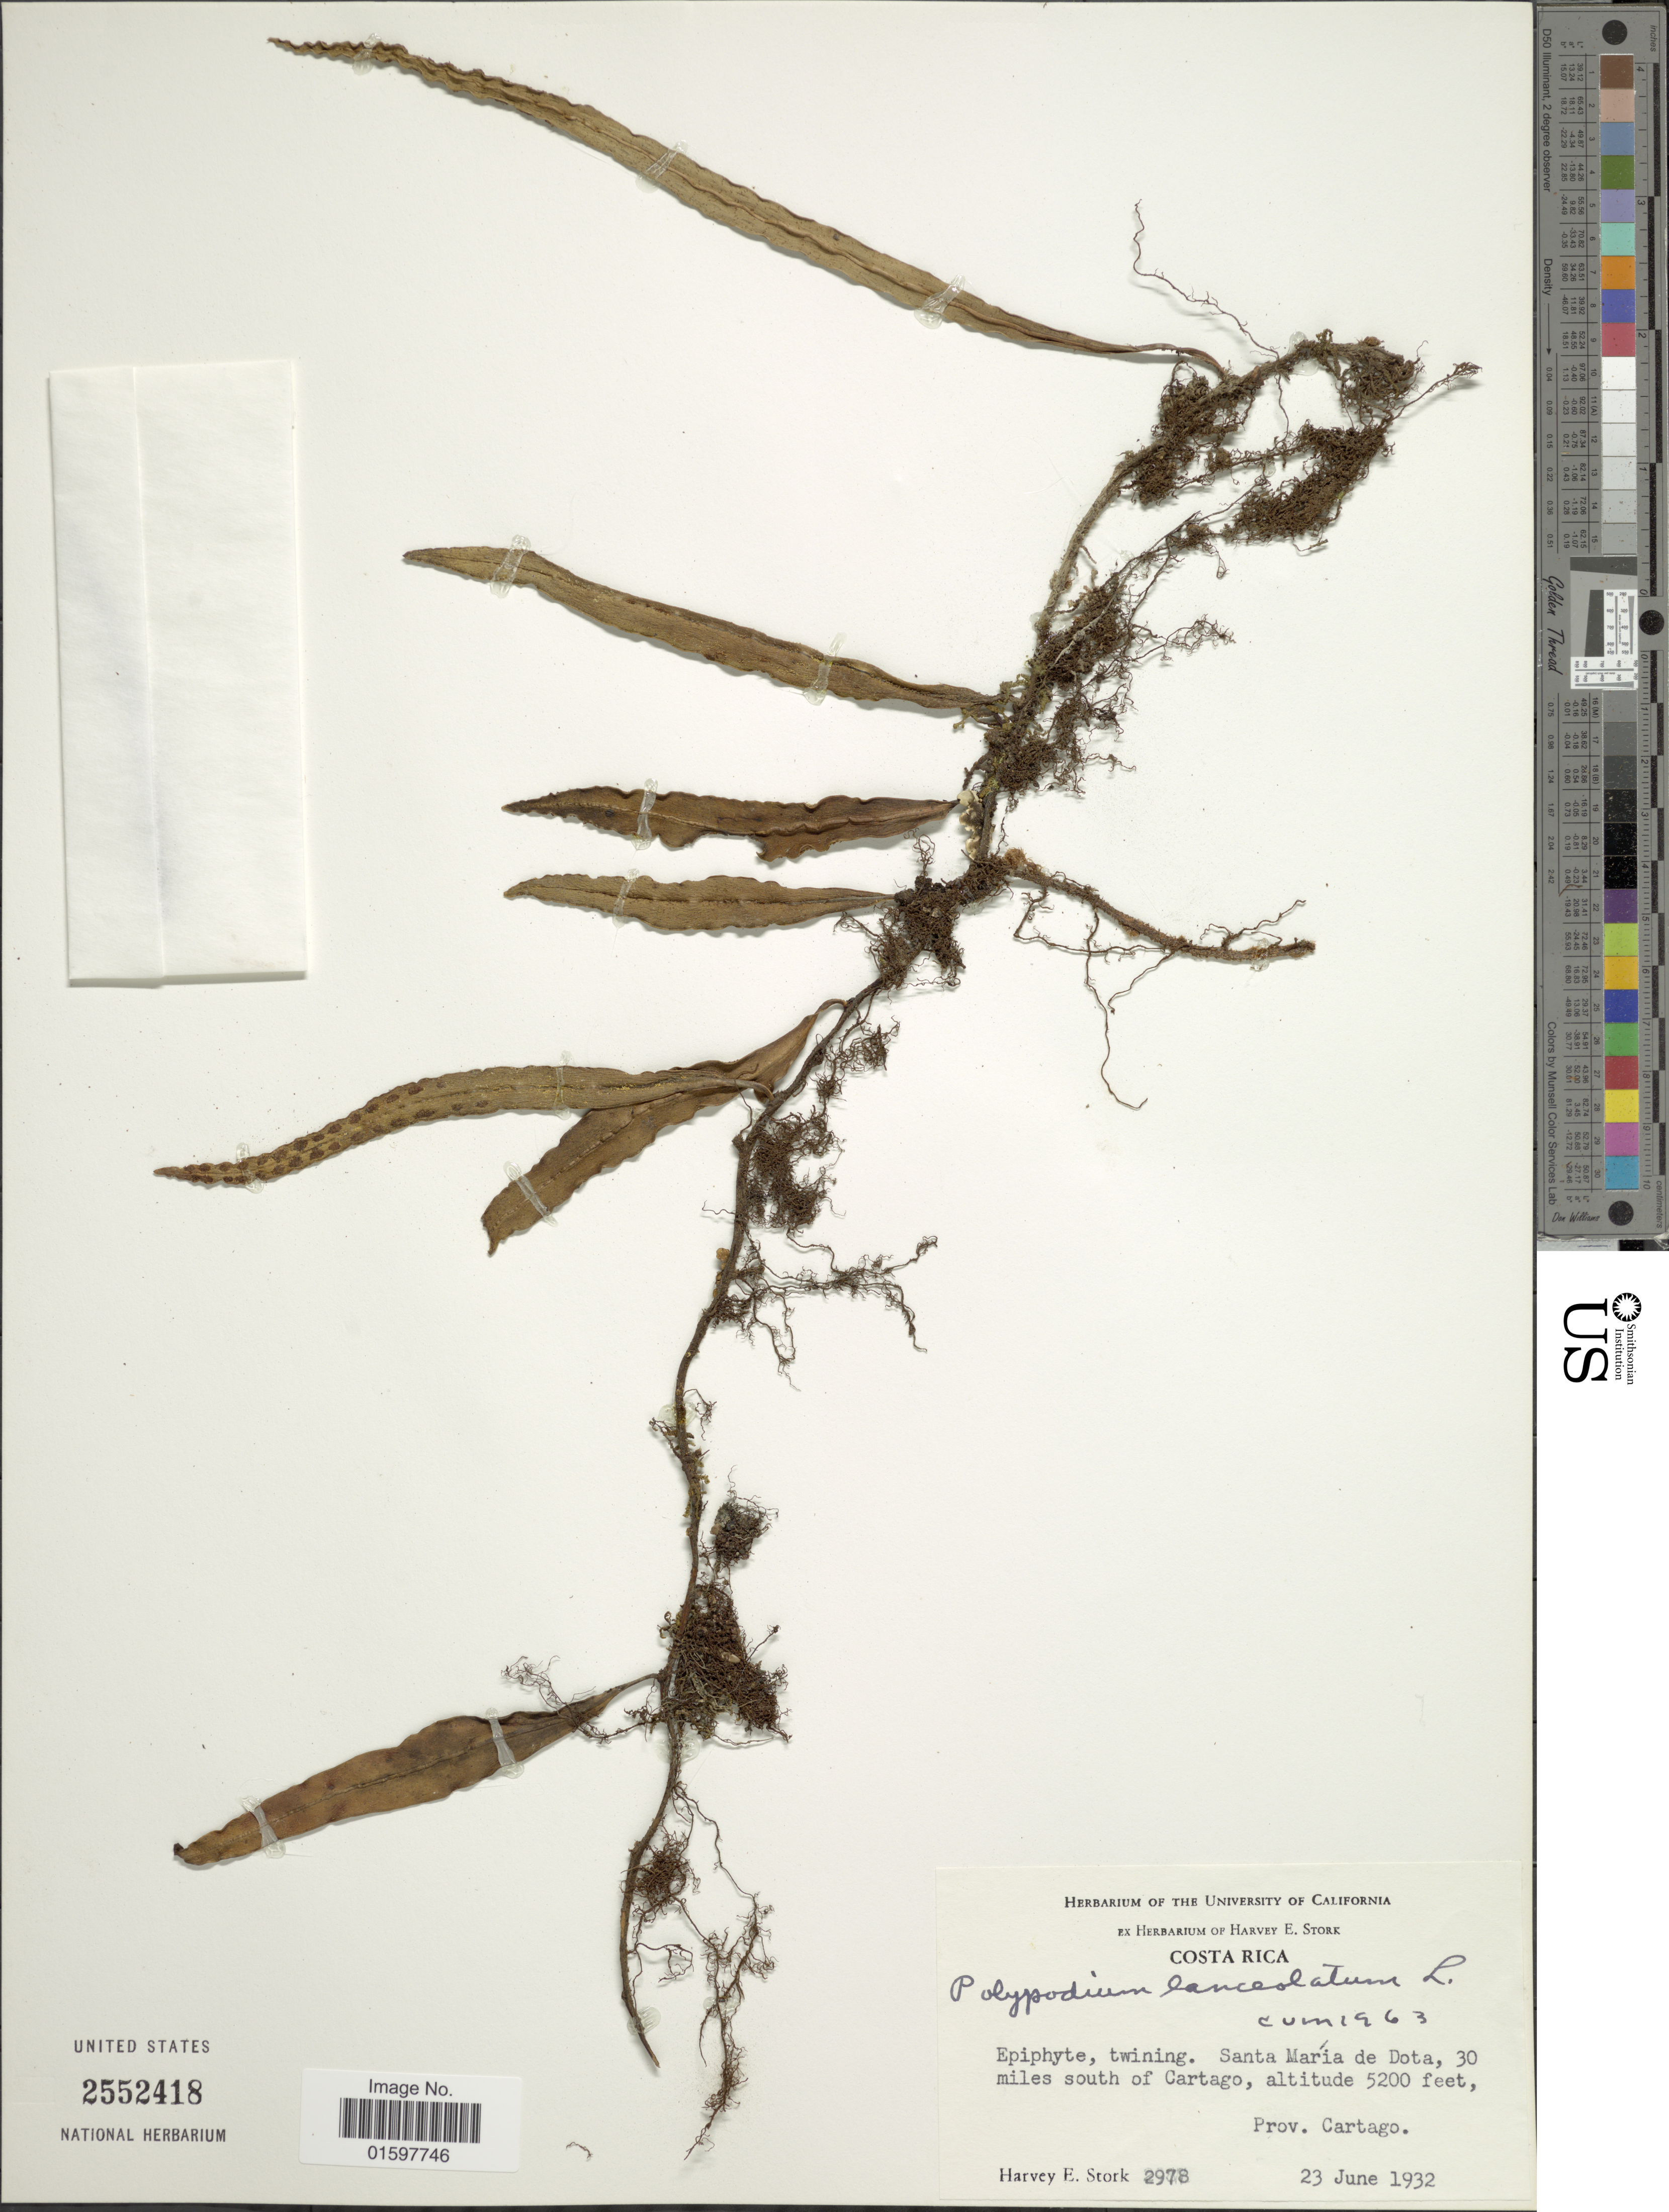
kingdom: Plantae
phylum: Tracheophyta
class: Polypodiopsida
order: Polypodiales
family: Polypodiaceae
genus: Pleopeltis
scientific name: Pleopeltis macrocarpa var. complanata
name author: (Weath.) Lellinger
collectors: H. E. Stork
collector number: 2978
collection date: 1932-06-23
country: Costa Rica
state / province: Cartago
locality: Santa Maria de Dota, 30 miles south of Cartago.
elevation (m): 1585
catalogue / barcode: US 2552418